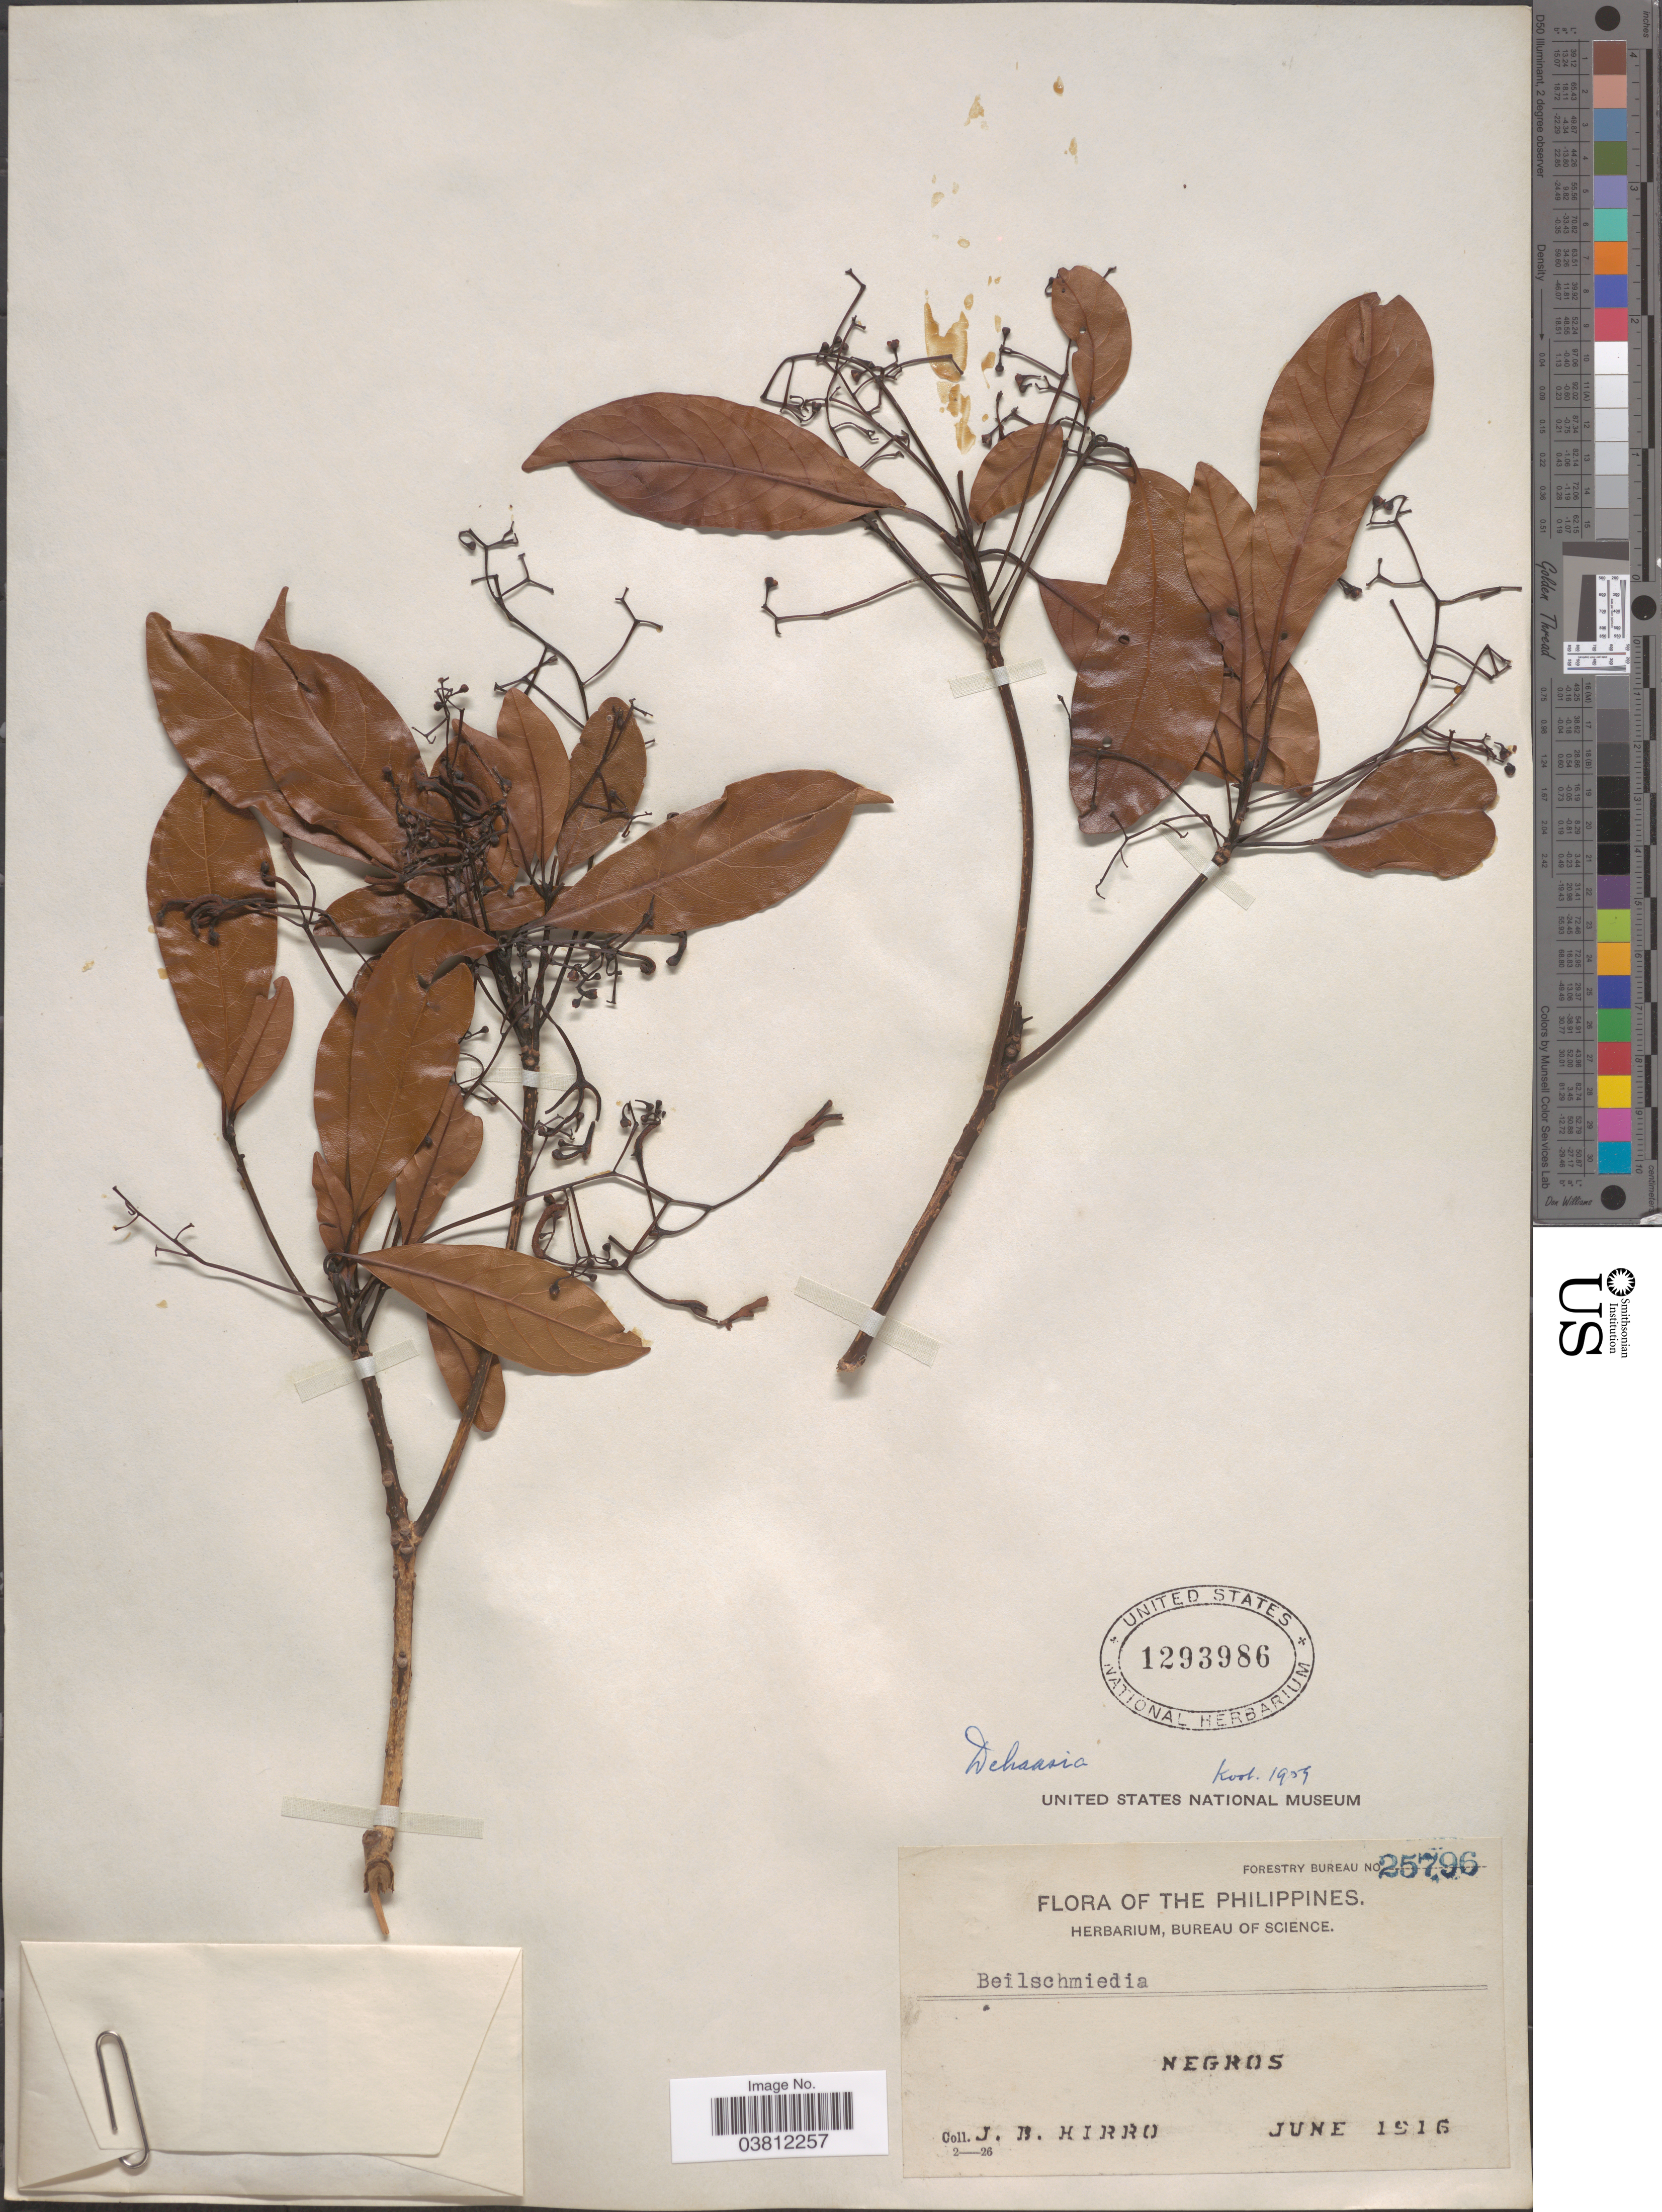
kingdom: Plantae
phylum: Tracheophyta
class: Magnoliopsida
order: Laurales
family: Lauraceae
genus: Dehaasia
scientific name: Dehaasia sp.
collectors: J. Hirro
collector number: Forestry Bureau 25796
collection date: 1916-06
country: Philippines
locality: Negros.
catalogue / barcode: US 1293986